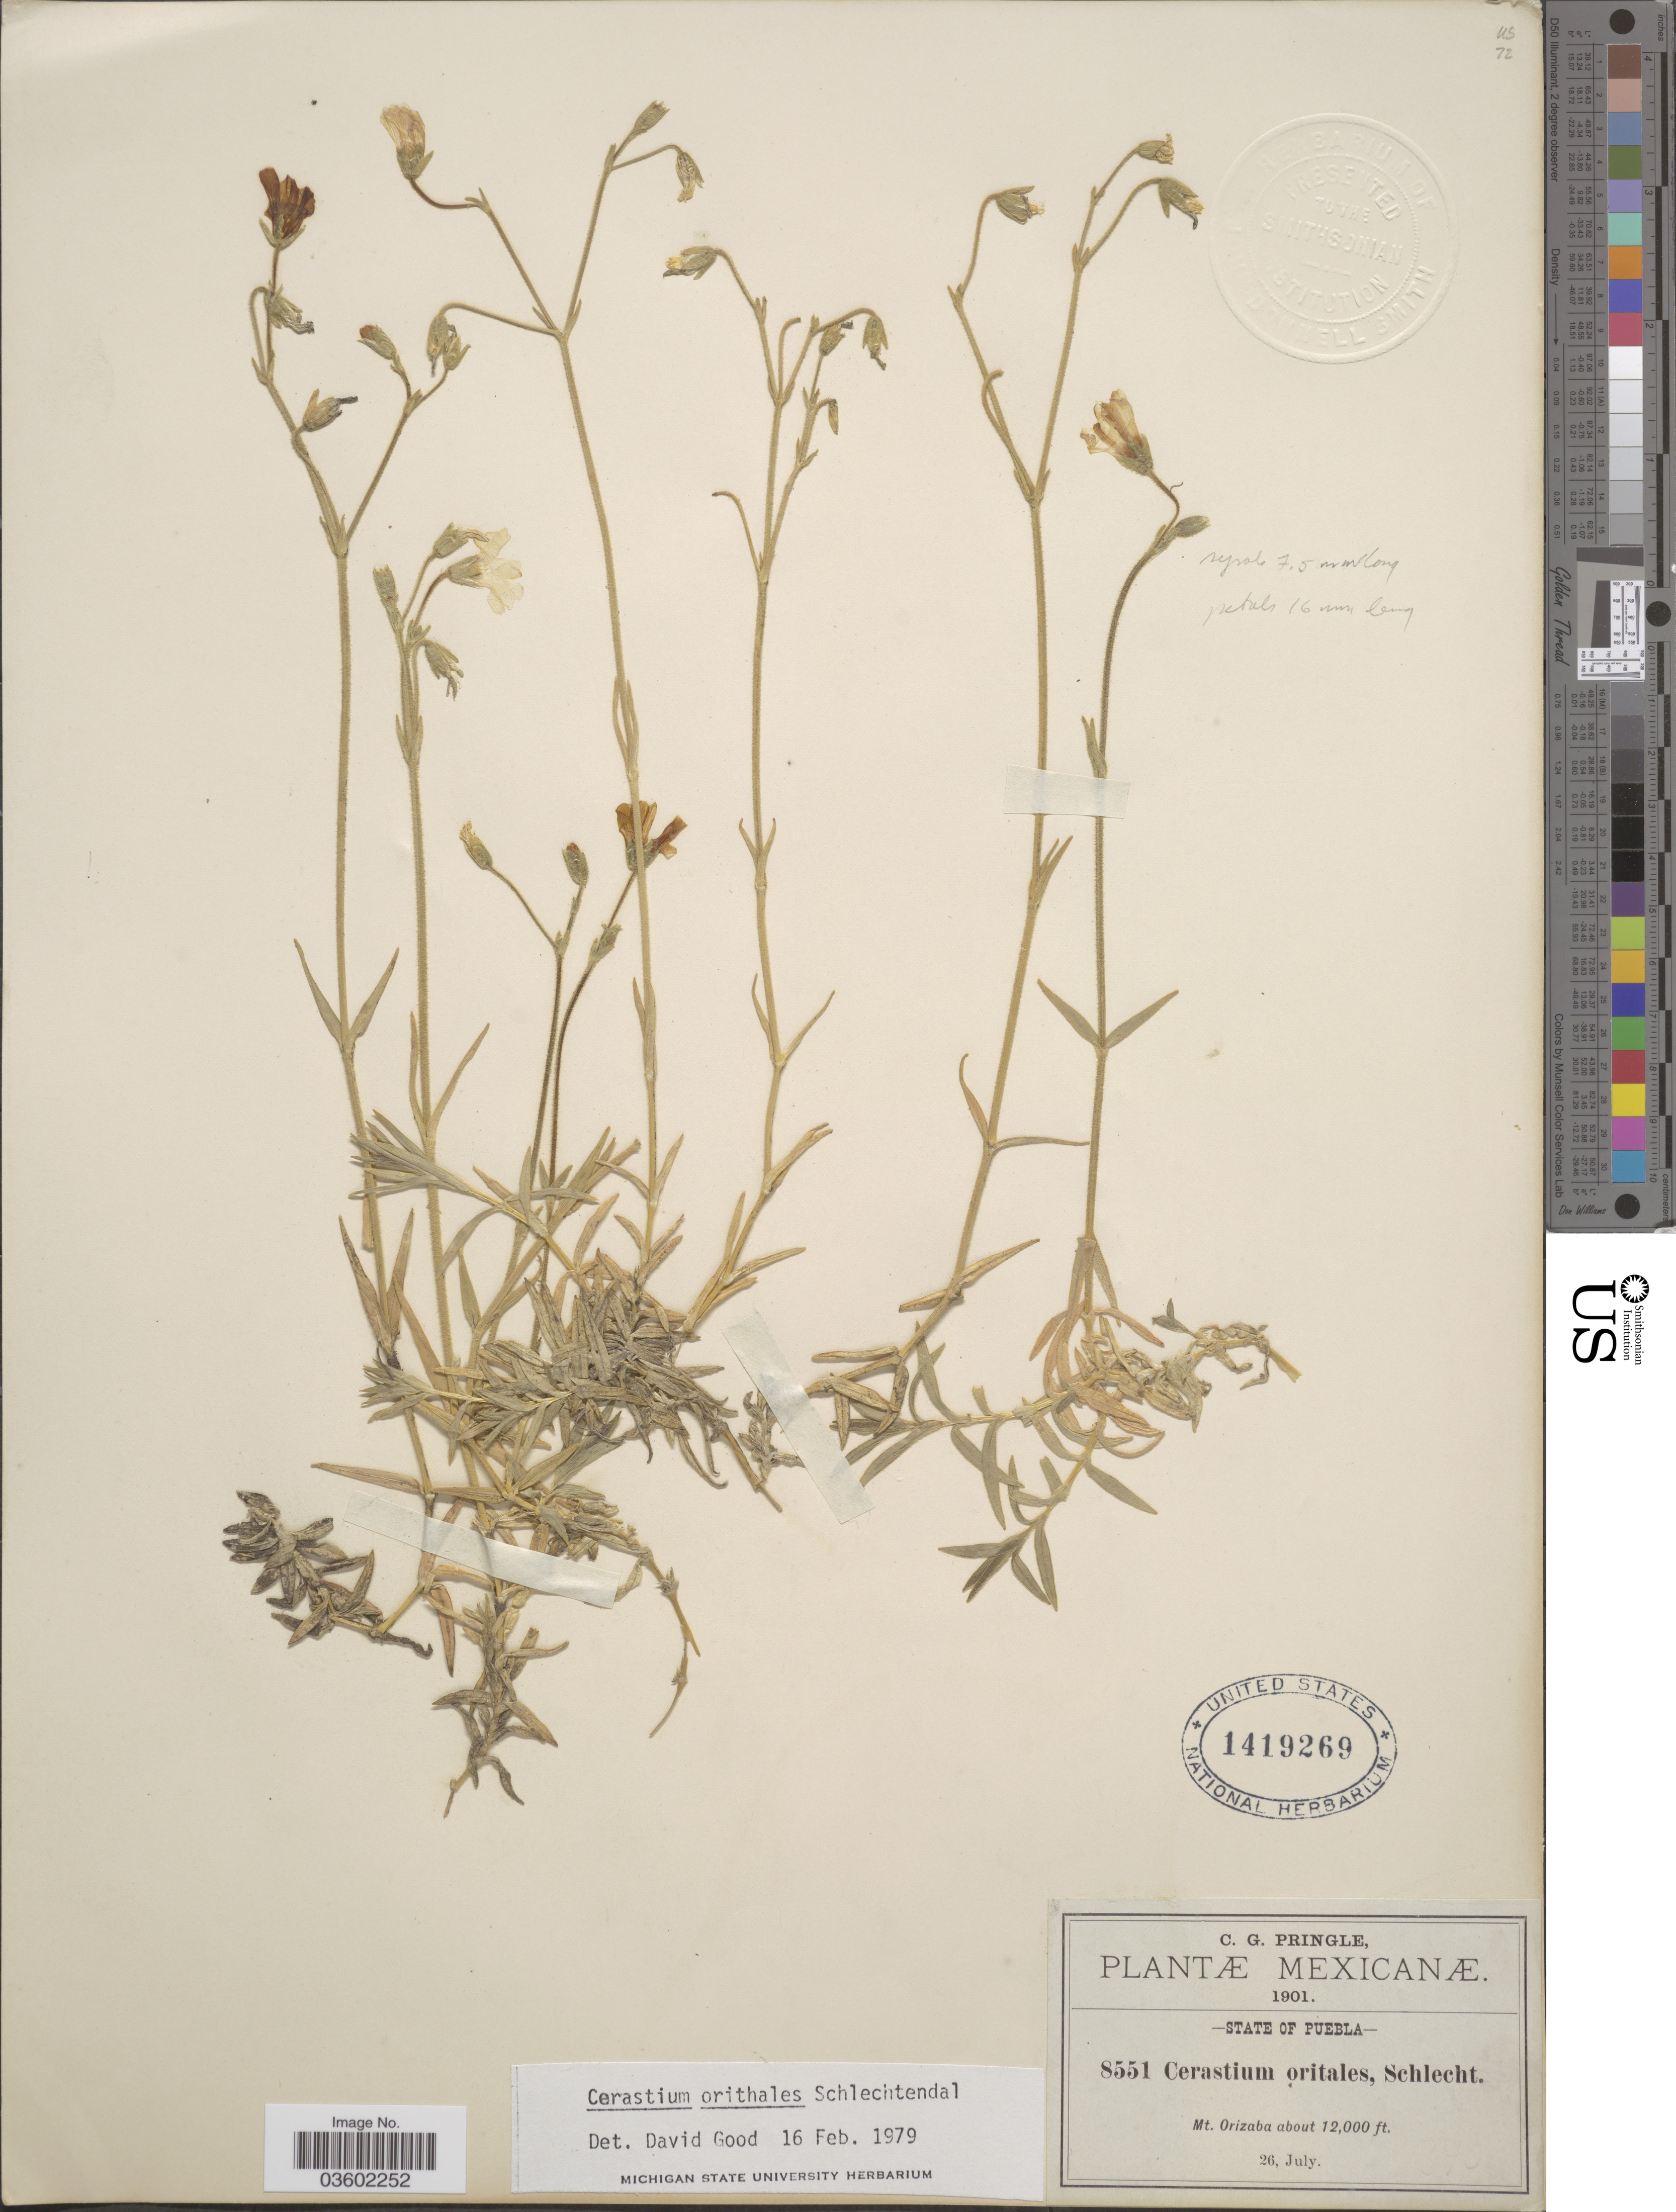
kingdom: Plantae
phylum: Tracheophyta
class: Magnoliopsida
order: Caryophyllales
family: Caryophyllaceae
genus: Cerastium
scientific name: Cerastium orithales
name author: Schltdl.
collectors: C. G. Pringle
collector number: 8551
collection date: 1901-07-26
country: Mexico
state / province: Puebla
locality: Mt. Orizaba.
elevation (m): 3658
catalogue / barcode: US 1419269